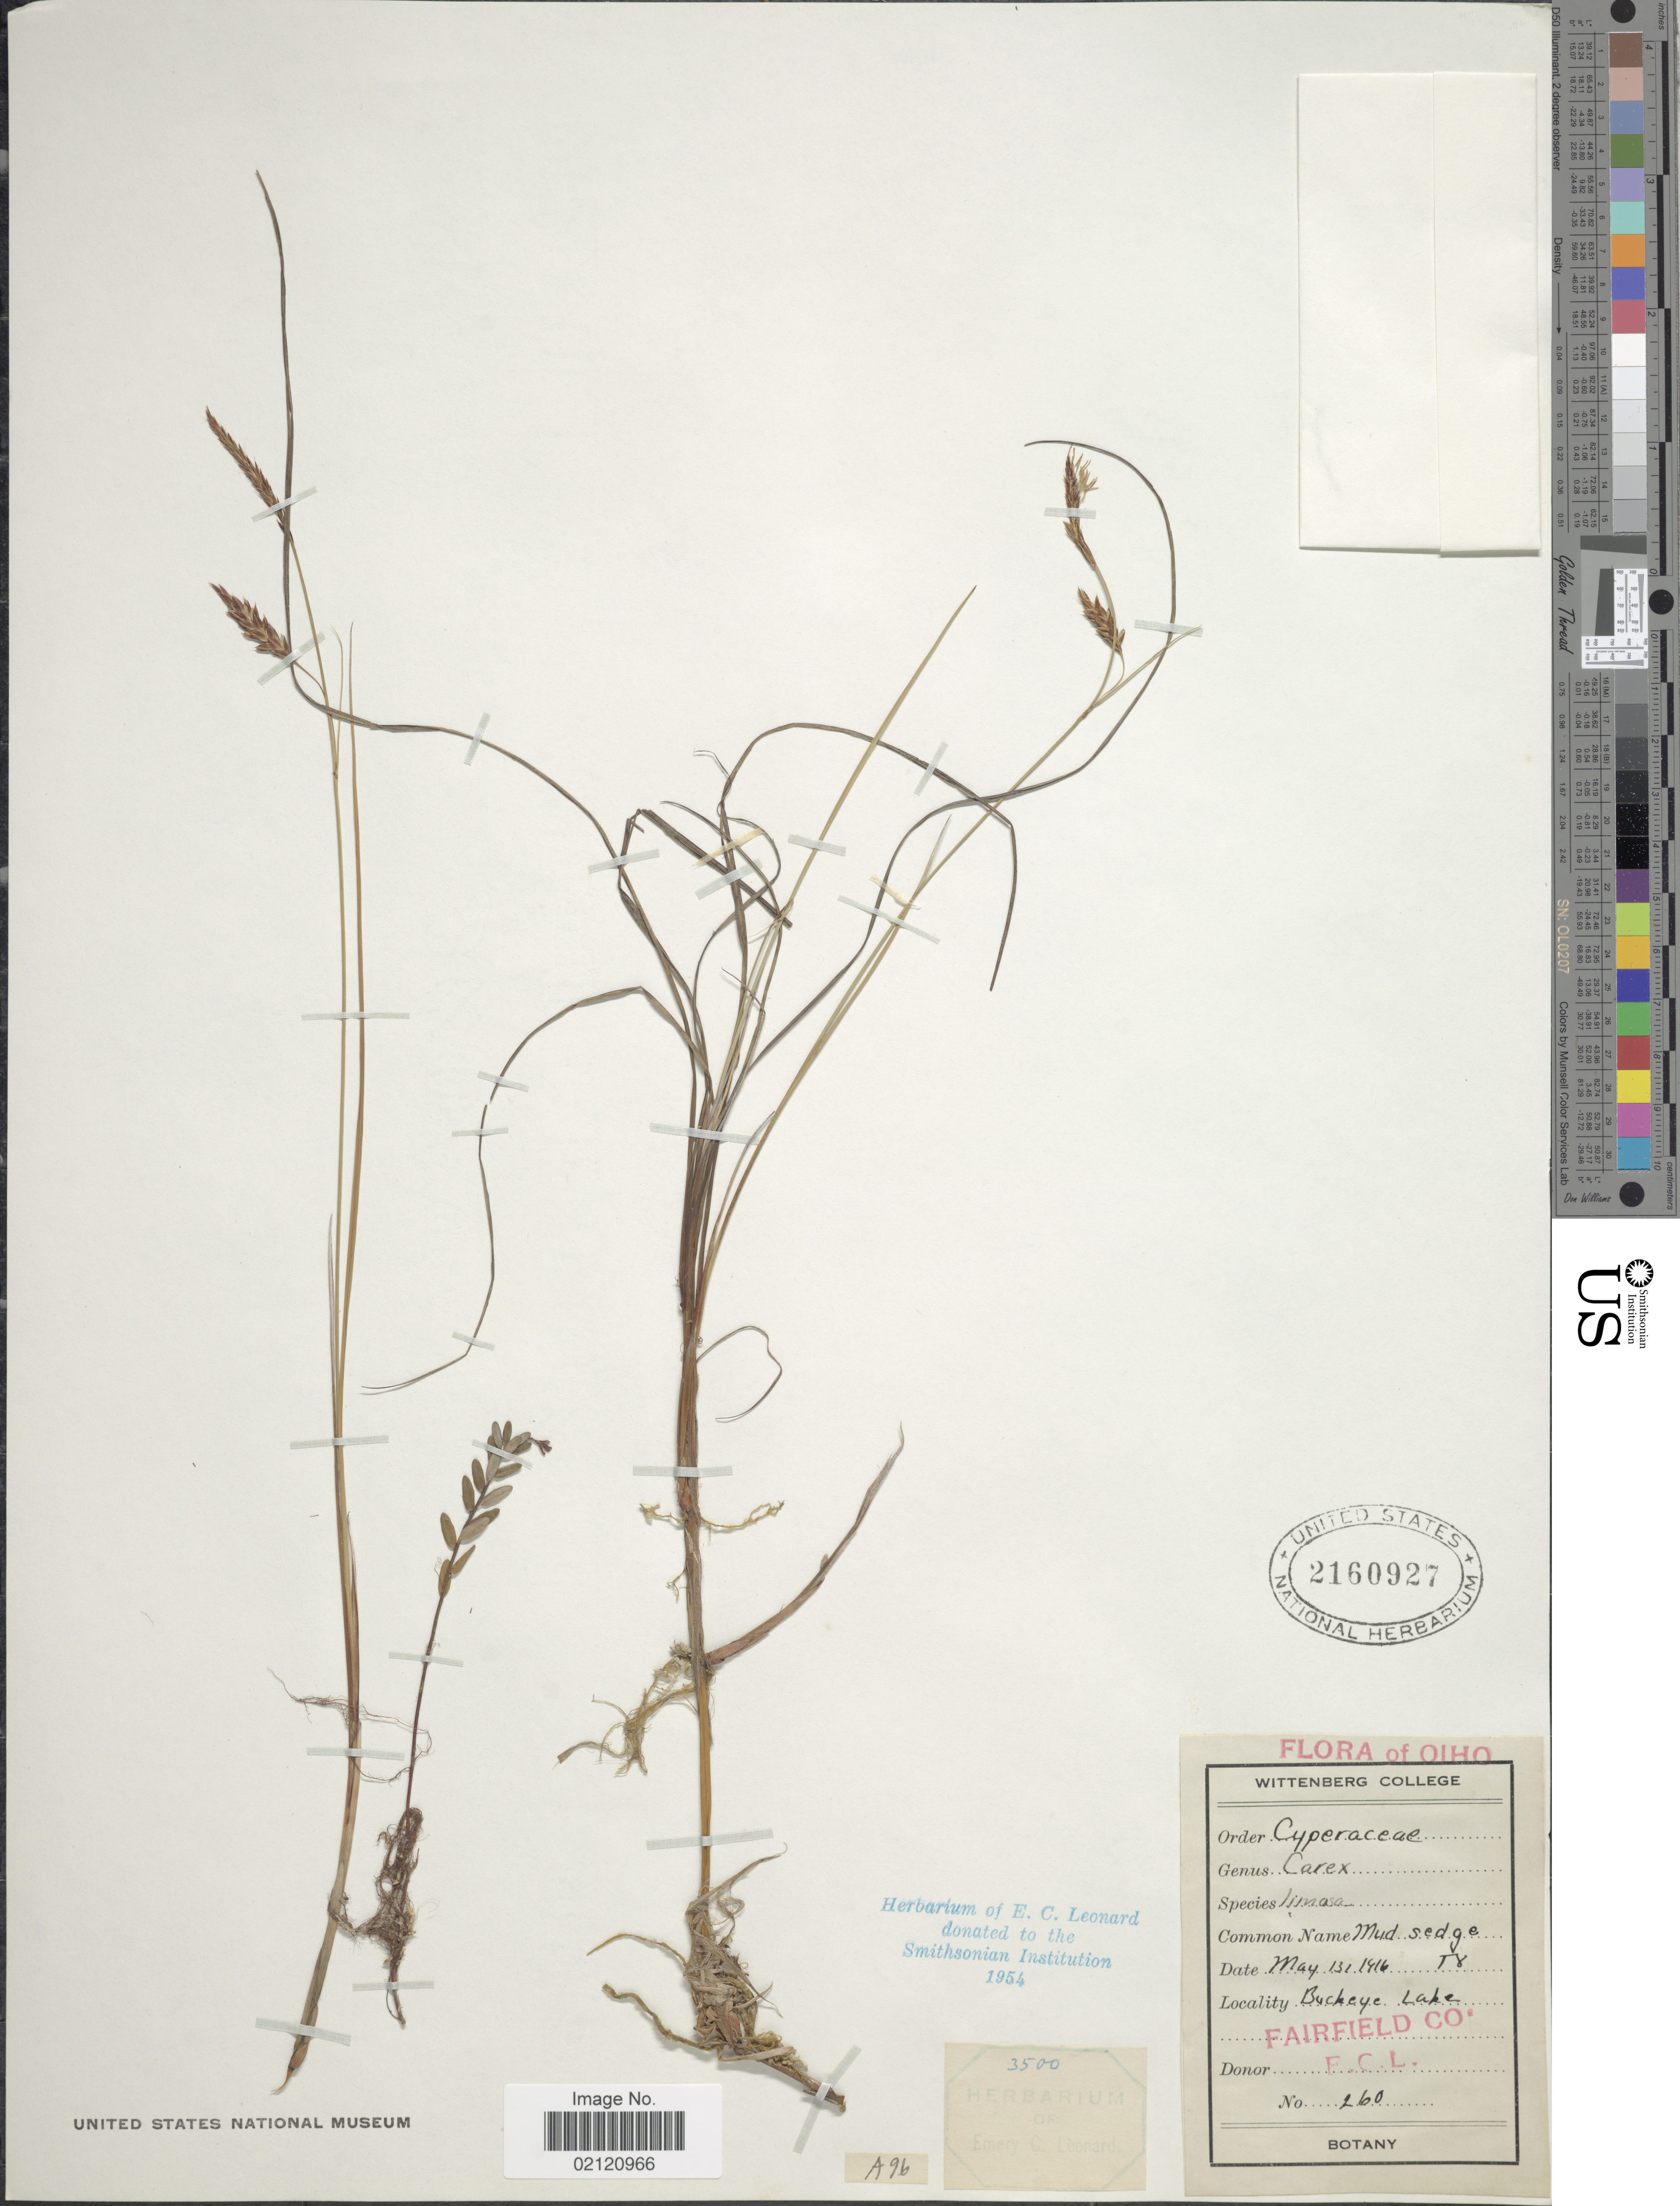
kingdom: Plantae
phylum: Tracheophyta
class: Liliopsida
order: Poales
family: Cyperaceae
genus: Carex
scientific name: Carex limosa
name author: L.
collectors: E. C. Leonard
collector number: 260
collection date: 1916-05-13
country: United States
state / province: Ohio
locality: Buckeye Lake, Fairfield Co.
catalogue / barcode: US 2160927